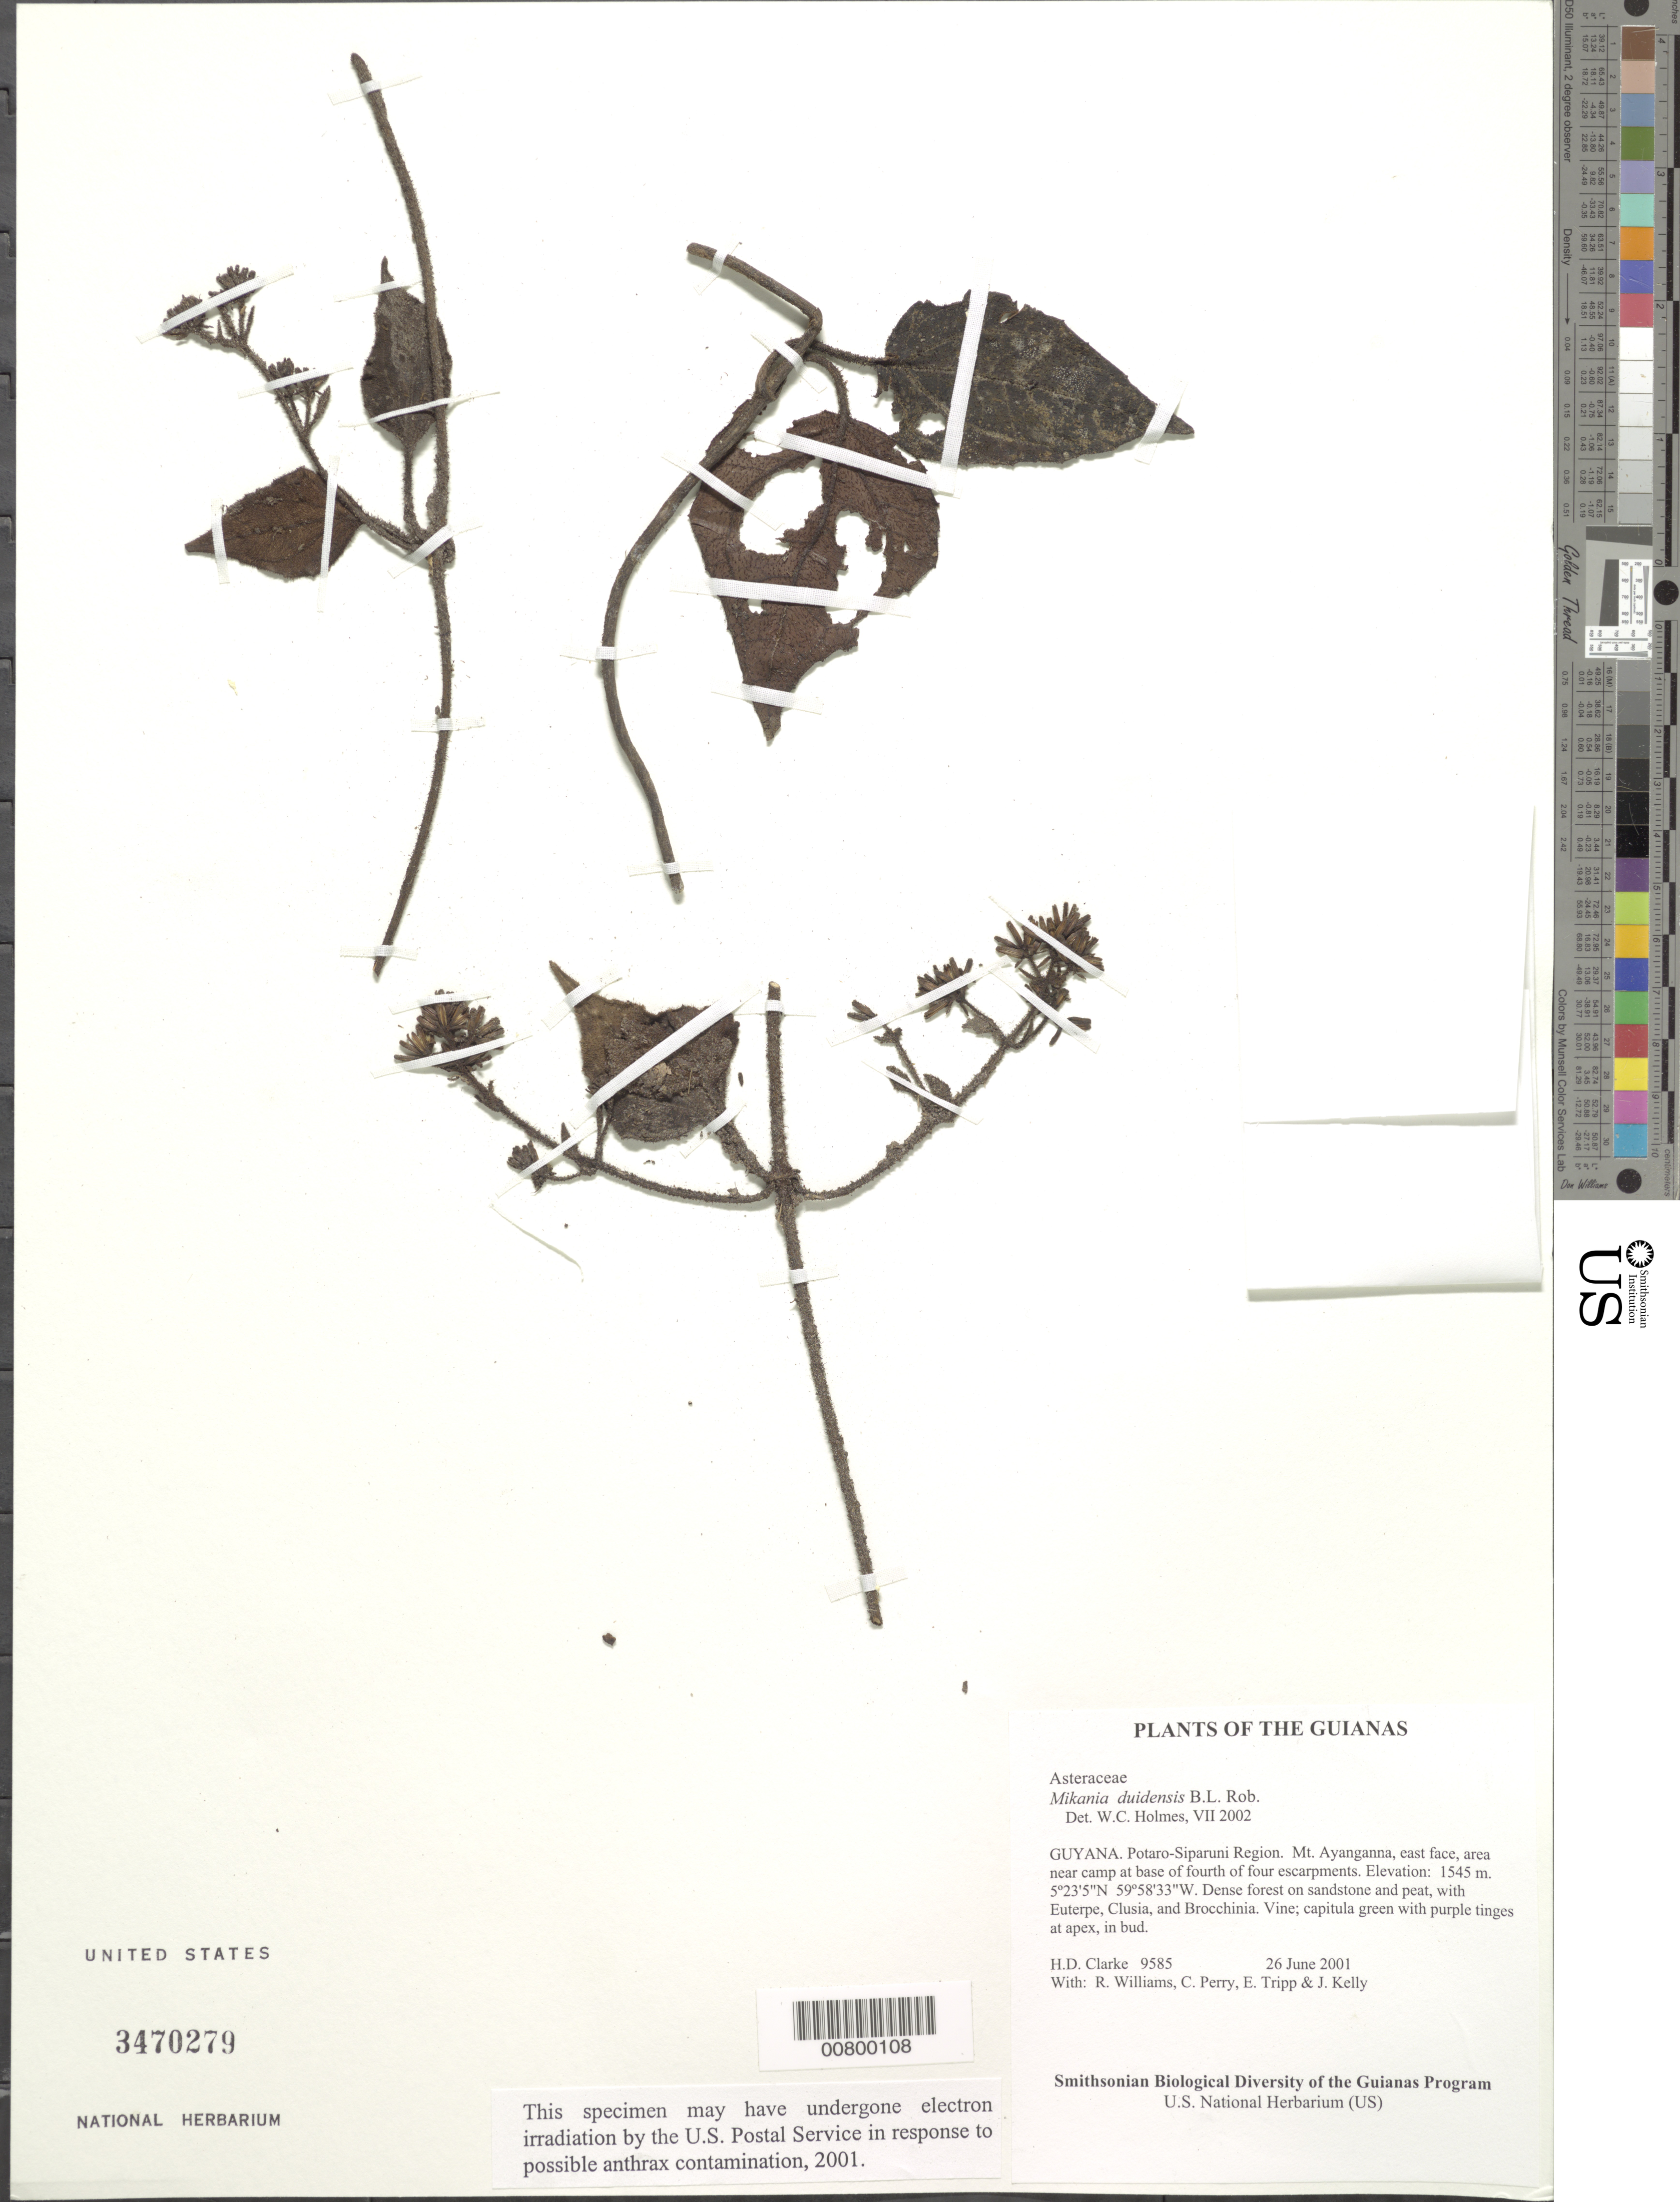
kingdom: Plantae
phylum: Tracheophyta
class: Magnoliopsida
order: Asterales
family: Asteraceae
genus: Mikania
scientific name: Mikania duidensis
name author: B.L. Rob.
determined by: Holmes, W. C.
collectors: H. D. Clarke, R. Williams, C. Perry, E. Tripp & J. Kelly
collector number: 9585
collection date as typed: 26 June 2001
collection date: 2001-06-26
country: Guyana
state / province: Potaro-Siparuni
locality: Mt. Ayanganna, east face, area near camp at base of fourth of four escarpments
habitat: Dense forest on sandstone and peat, with Euterpe, Clusia, and Brocchinia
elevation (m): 1545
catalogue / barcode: US 3470279